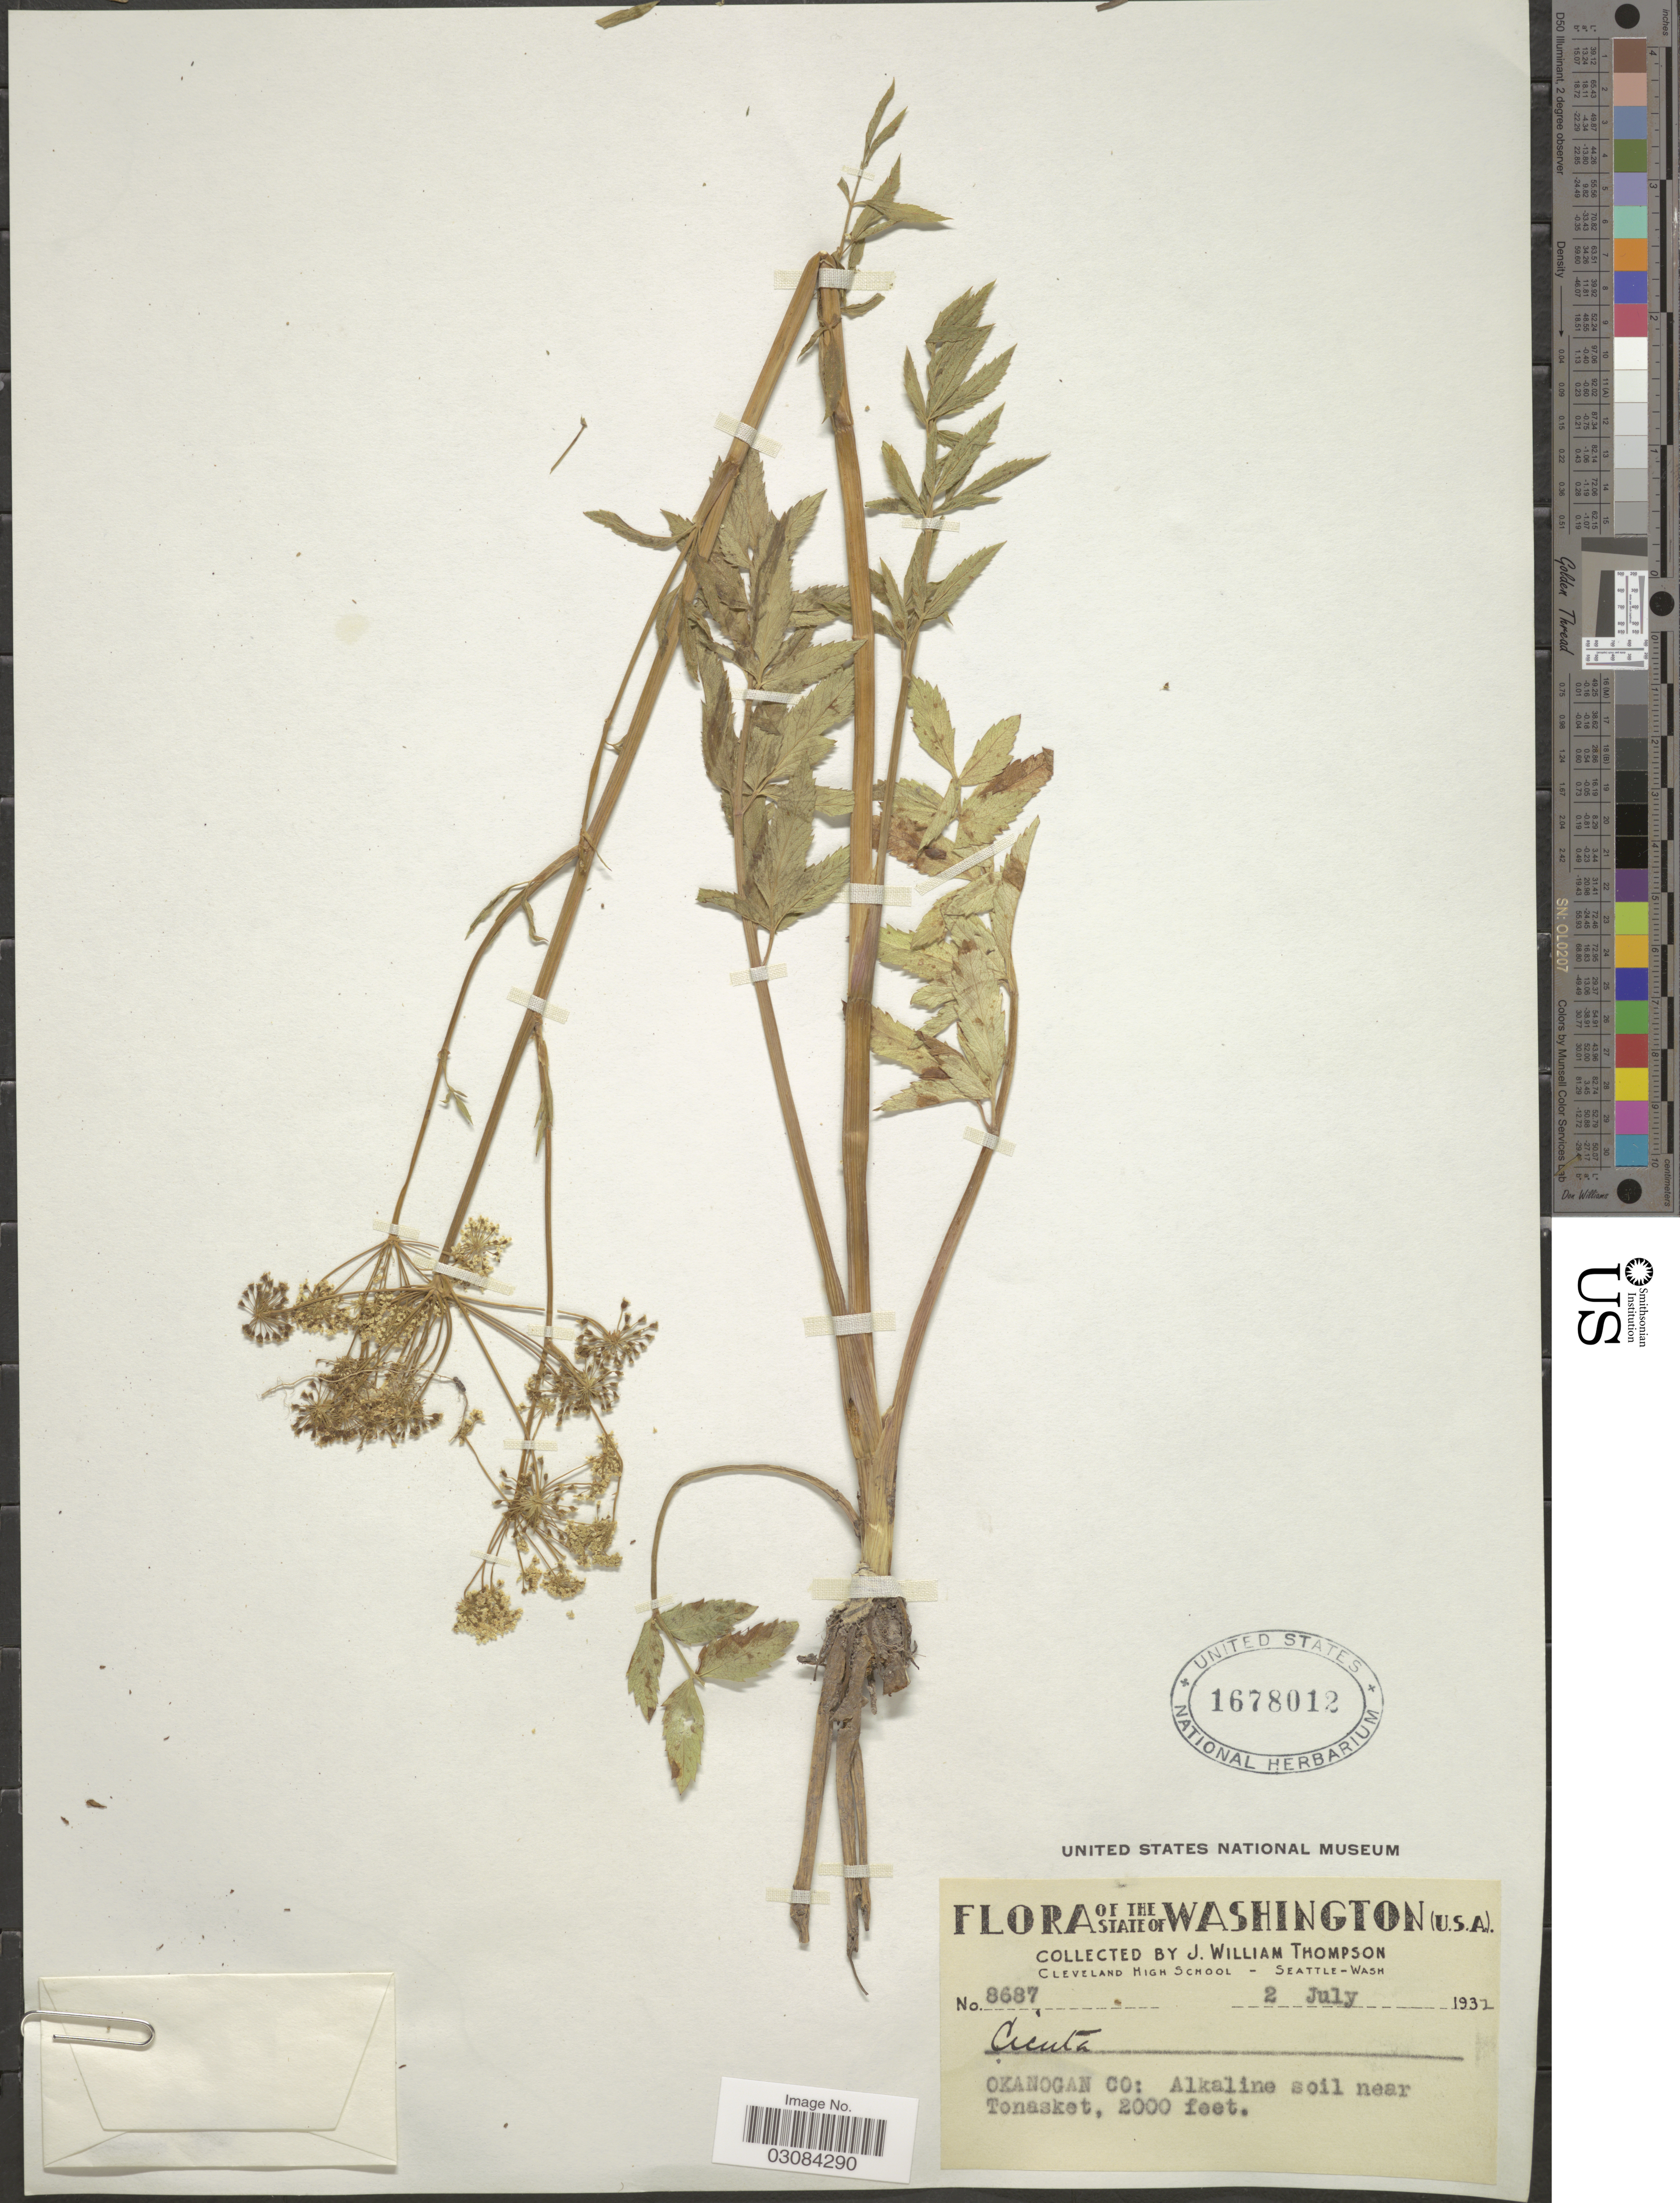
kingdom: Plantae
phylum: Tracheophyta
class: Magnoliopsida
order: Apiales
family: Apiaceae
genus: Cicuta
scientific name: Cicuta douglasii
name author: (DC.) J.M. Coult. & Rose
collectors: J. W. Thompson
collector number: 8687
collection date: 1932-07-02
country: United States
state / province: Washington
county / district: Okanogan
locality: Okanogan Co: Alkaline soil near Tonasket.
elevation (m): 610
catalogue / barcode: US 1678012